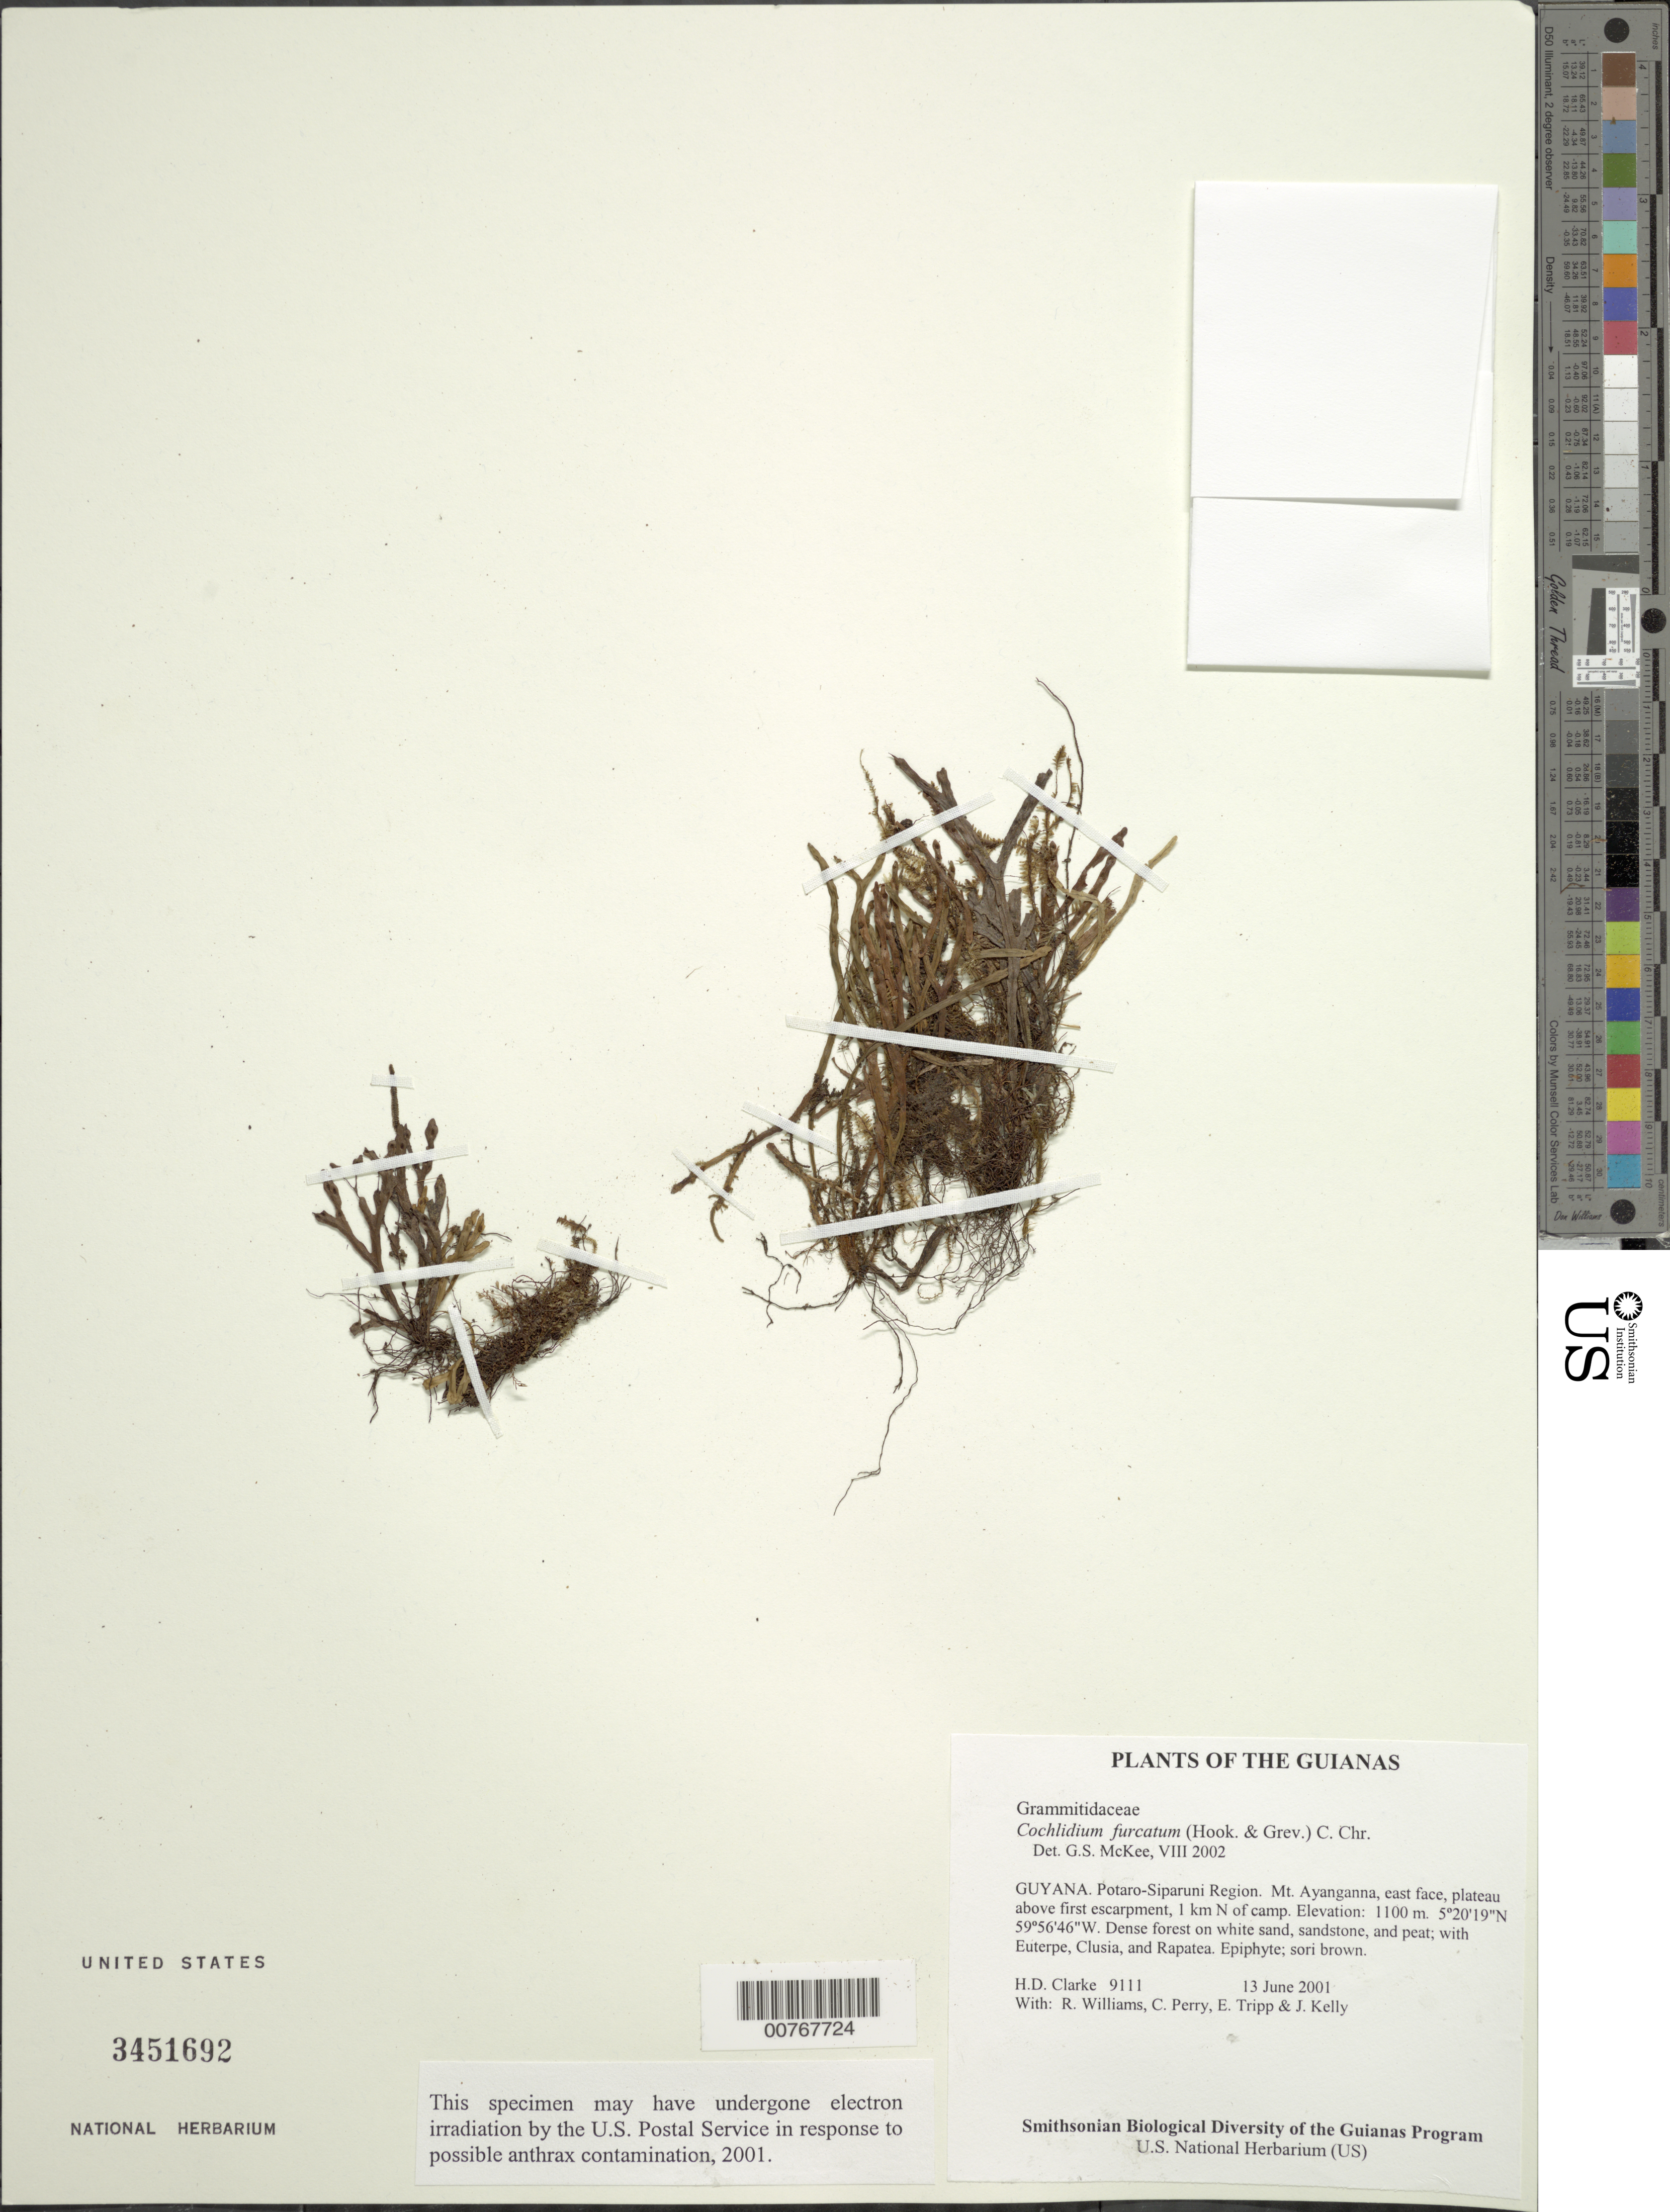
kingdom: Plantae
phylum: Tracheophyta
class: Polypodiopsida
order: Polypodiales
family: Polypodiaceae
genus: Cochlidium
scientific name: Cochlidium furcatum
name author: (Hook. & Grev.) C. Chr.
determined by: McKee, G. S., (US), NMNH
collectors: H. D. Clarke, R. Williams, C. Perry, E. Tripp & J. Kelly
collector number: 9111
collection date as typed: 13 June 2001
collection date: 2001-06-13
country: Guyana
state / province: Potaro-Siparuni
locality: Mt. Ayanganna, east face, plateau above first escarpment, 1 km N of camp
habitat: Dense forest on white sand, sandstone, and peat; with Euterpe, Clusia, and Rapatea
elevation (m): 1100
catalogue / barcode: US 3451692